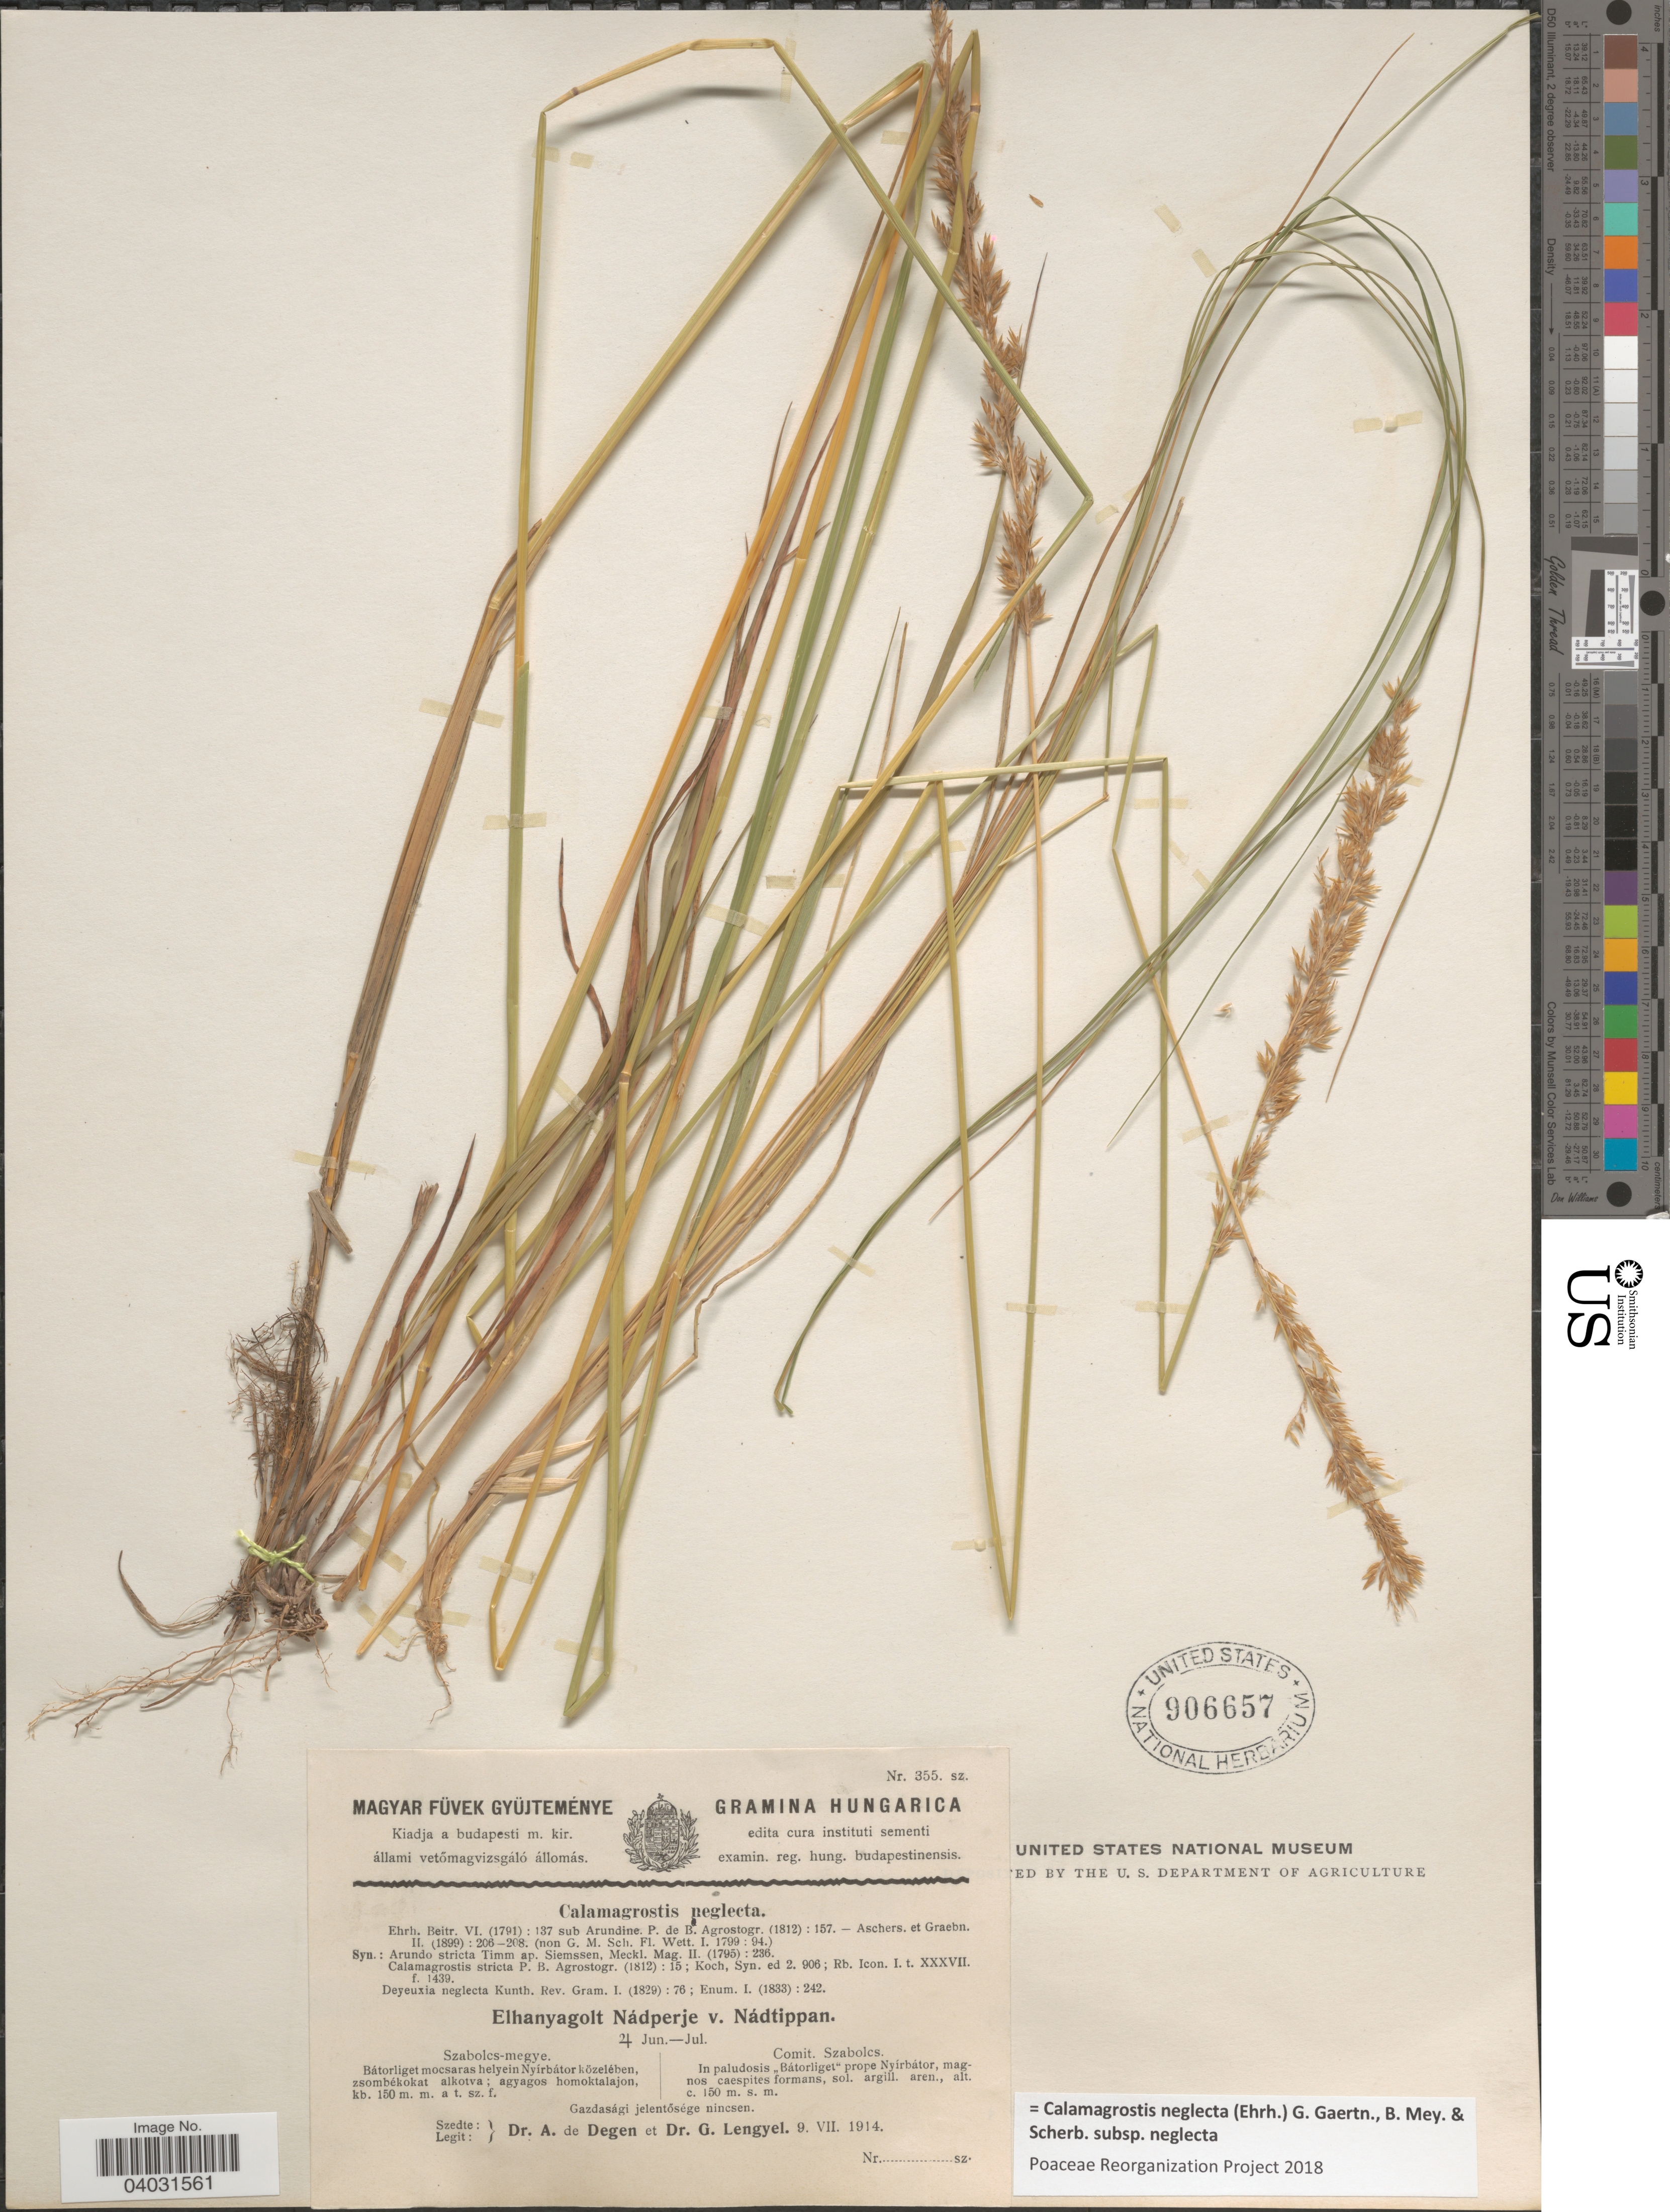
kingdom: Plantae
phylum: Tracheophyta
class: Liliopsida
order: Poales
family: Poaceae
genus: Calamagrostis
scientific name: Calamagrostis neglecta subsp. neglecta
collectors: A. Degen & G. Lengyel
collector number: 355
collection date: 1914-07-09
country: Hungary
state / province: Szabolcs-Szatmár-Bereg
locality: Comit. Szabolcs. In paludosis "Bátorliget" prope Nyirbátor, magnos caespites formans.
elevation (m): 150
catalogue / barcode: US 906657